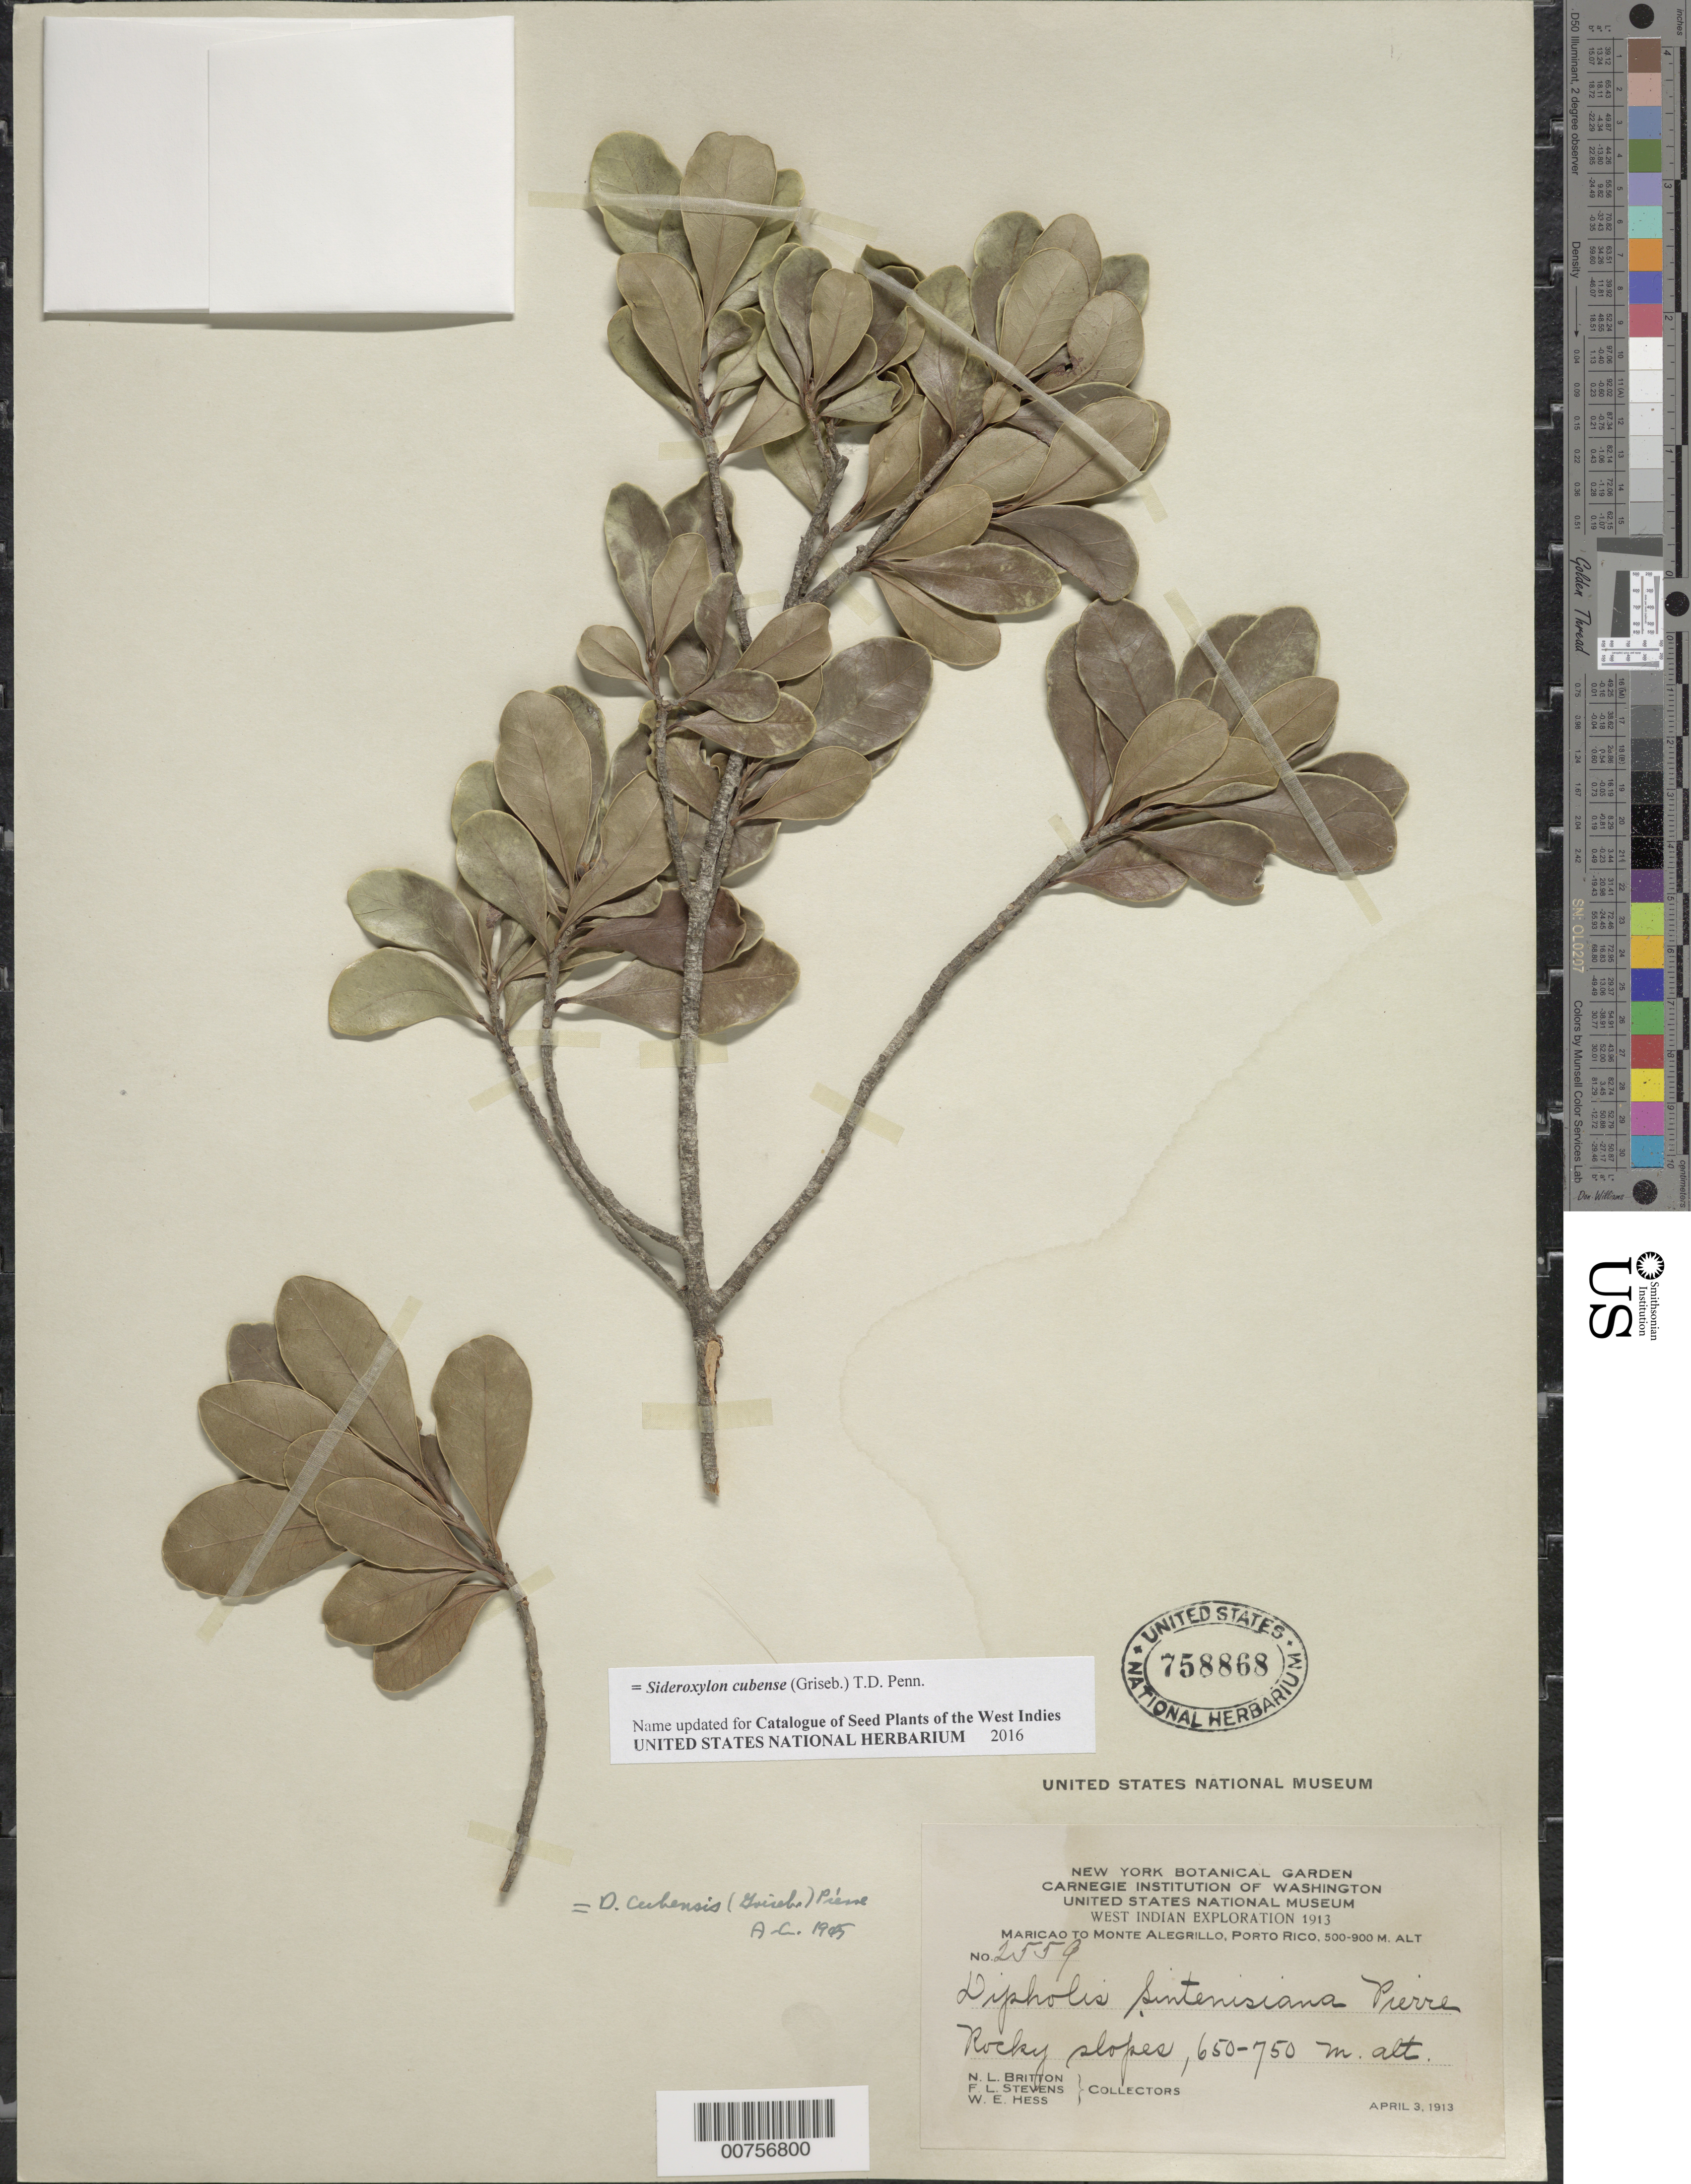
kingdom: Plantae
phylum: Tracheophyta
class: Magnoliopsida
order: Ericales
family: Sapotaceae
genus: Sideroxylon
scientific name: Sideroxylon cubense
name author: (Griseb.) T.D. Penn.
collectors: N. Britton, F. L. Stevens & W. Hess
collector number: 2559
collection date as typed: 03 Apr 1913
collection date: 1913-04-03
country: Puerto Rico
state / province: Maricao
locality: Maricao to Monte Alegrillo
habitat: Rocky slopes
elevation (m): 650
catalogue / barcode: US 758868